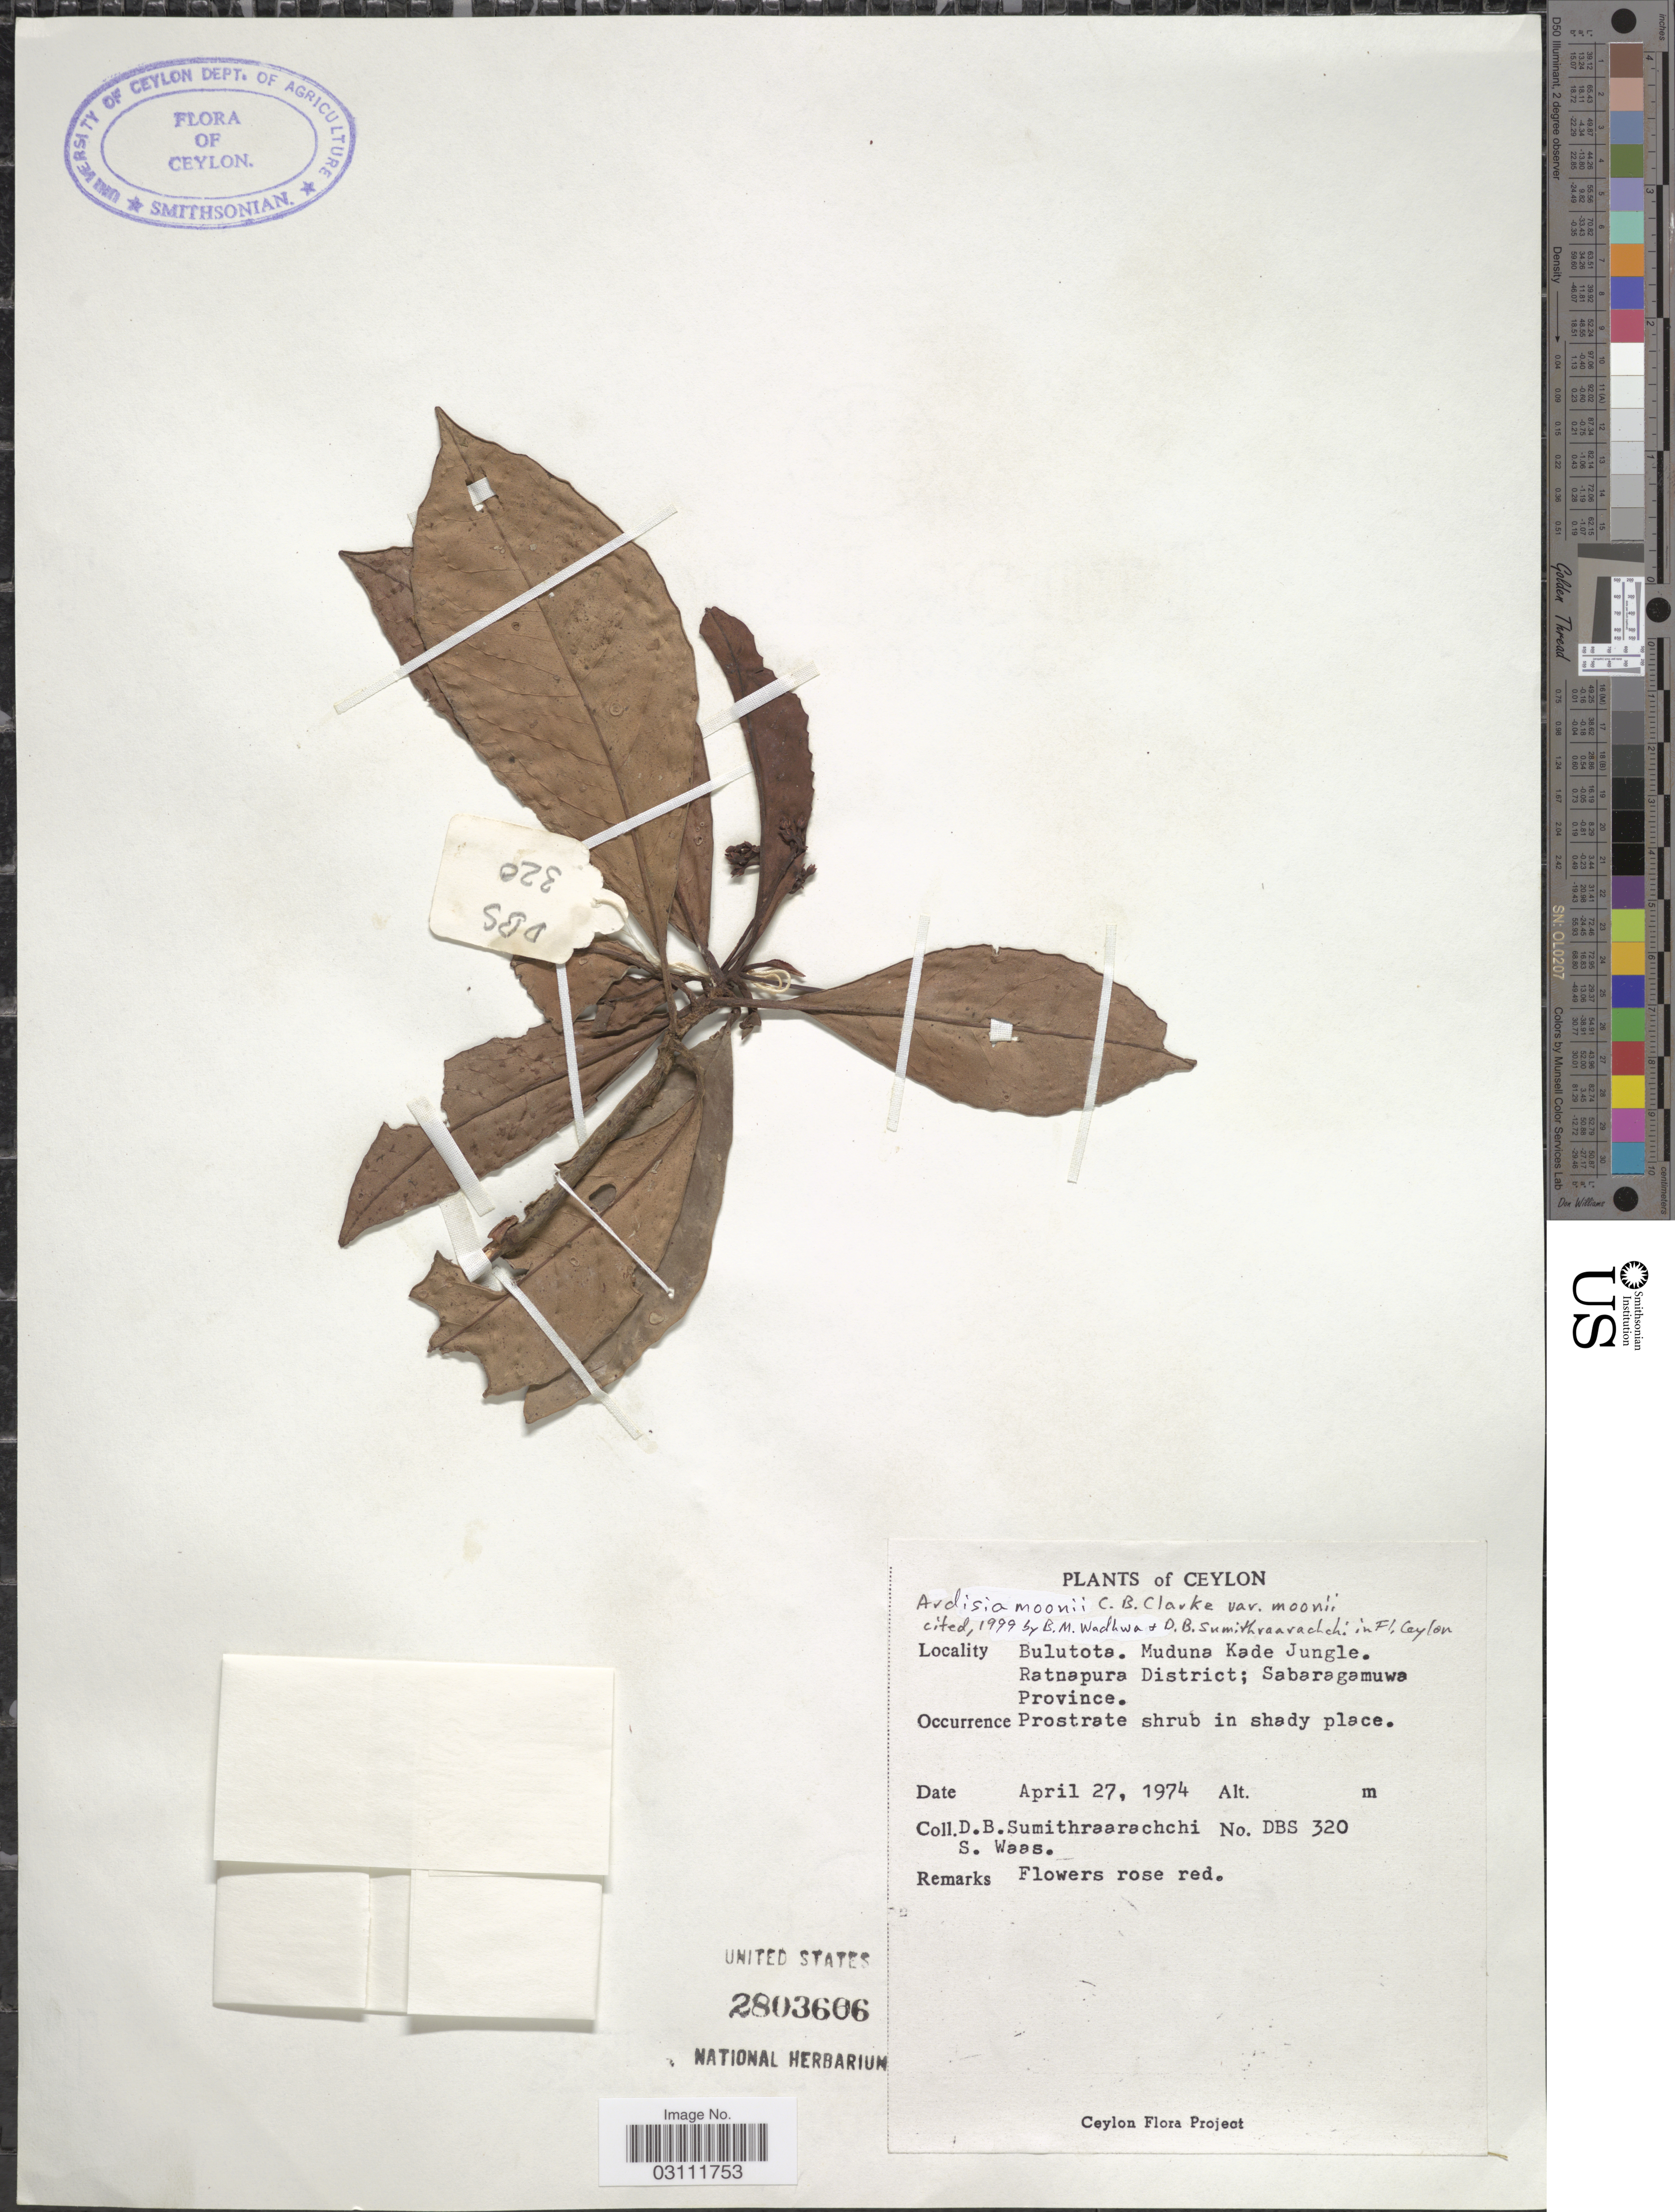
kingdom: Plantae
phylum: Tracheophyta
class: Magnoliopsida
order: Ericales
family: Primulaceae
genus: Ardisia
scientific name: Ardisia moonii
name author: C.B. Clarke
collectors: D. B. Sumithraarachchi & S. Waas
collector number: DBS 320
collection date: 1974-04-27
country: Sri Lanka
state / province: Sabaragamuwa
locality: Ceylon, Bulutota, Muduna Kade Jungle, Ratnapura District; Sabaragamuwa Province.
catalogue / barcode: US 2803606